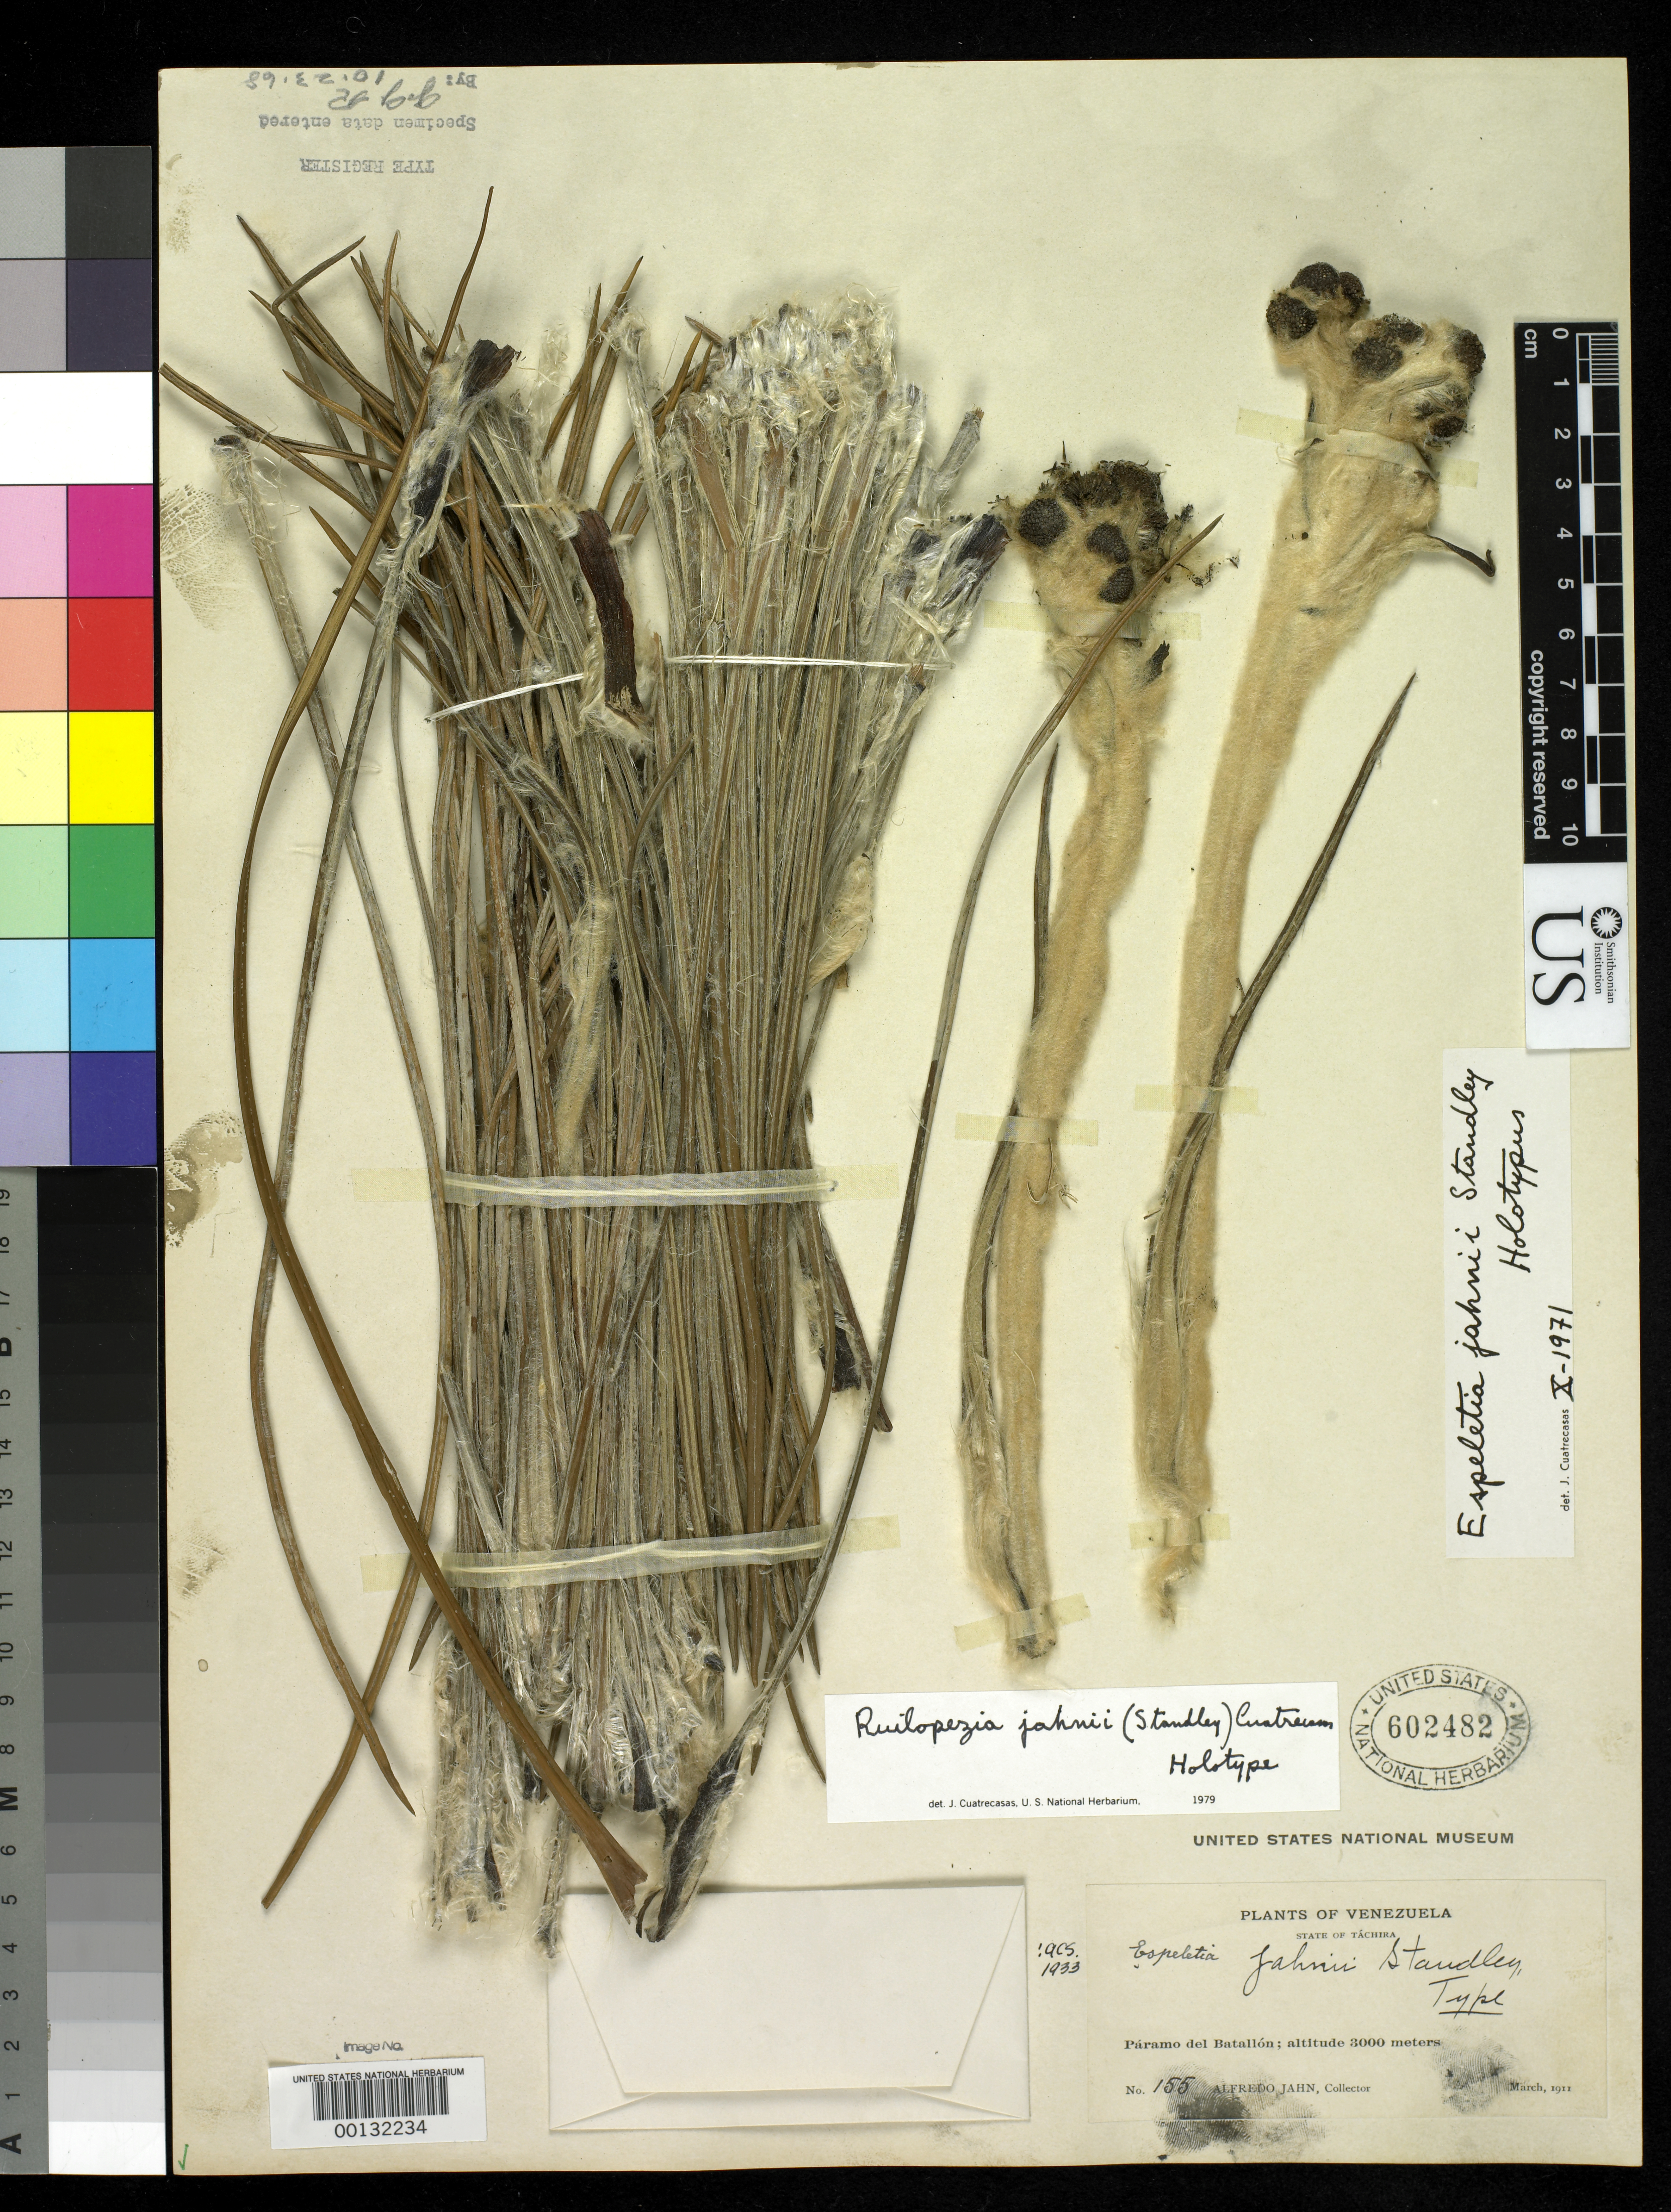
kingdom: Plantae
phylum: Tracheophyta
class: Magnoliopsida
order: Asterales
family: Asteraceae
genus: Espeletia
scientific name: Espeletia jahnii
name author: Standl.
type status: Holotype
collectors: A. Jahn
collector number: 155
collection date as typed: Mar 1911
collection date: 1911-03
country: Venezuela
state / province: Tachira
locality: Páramo del Batallon.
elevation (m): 3000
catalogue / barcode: US 602482